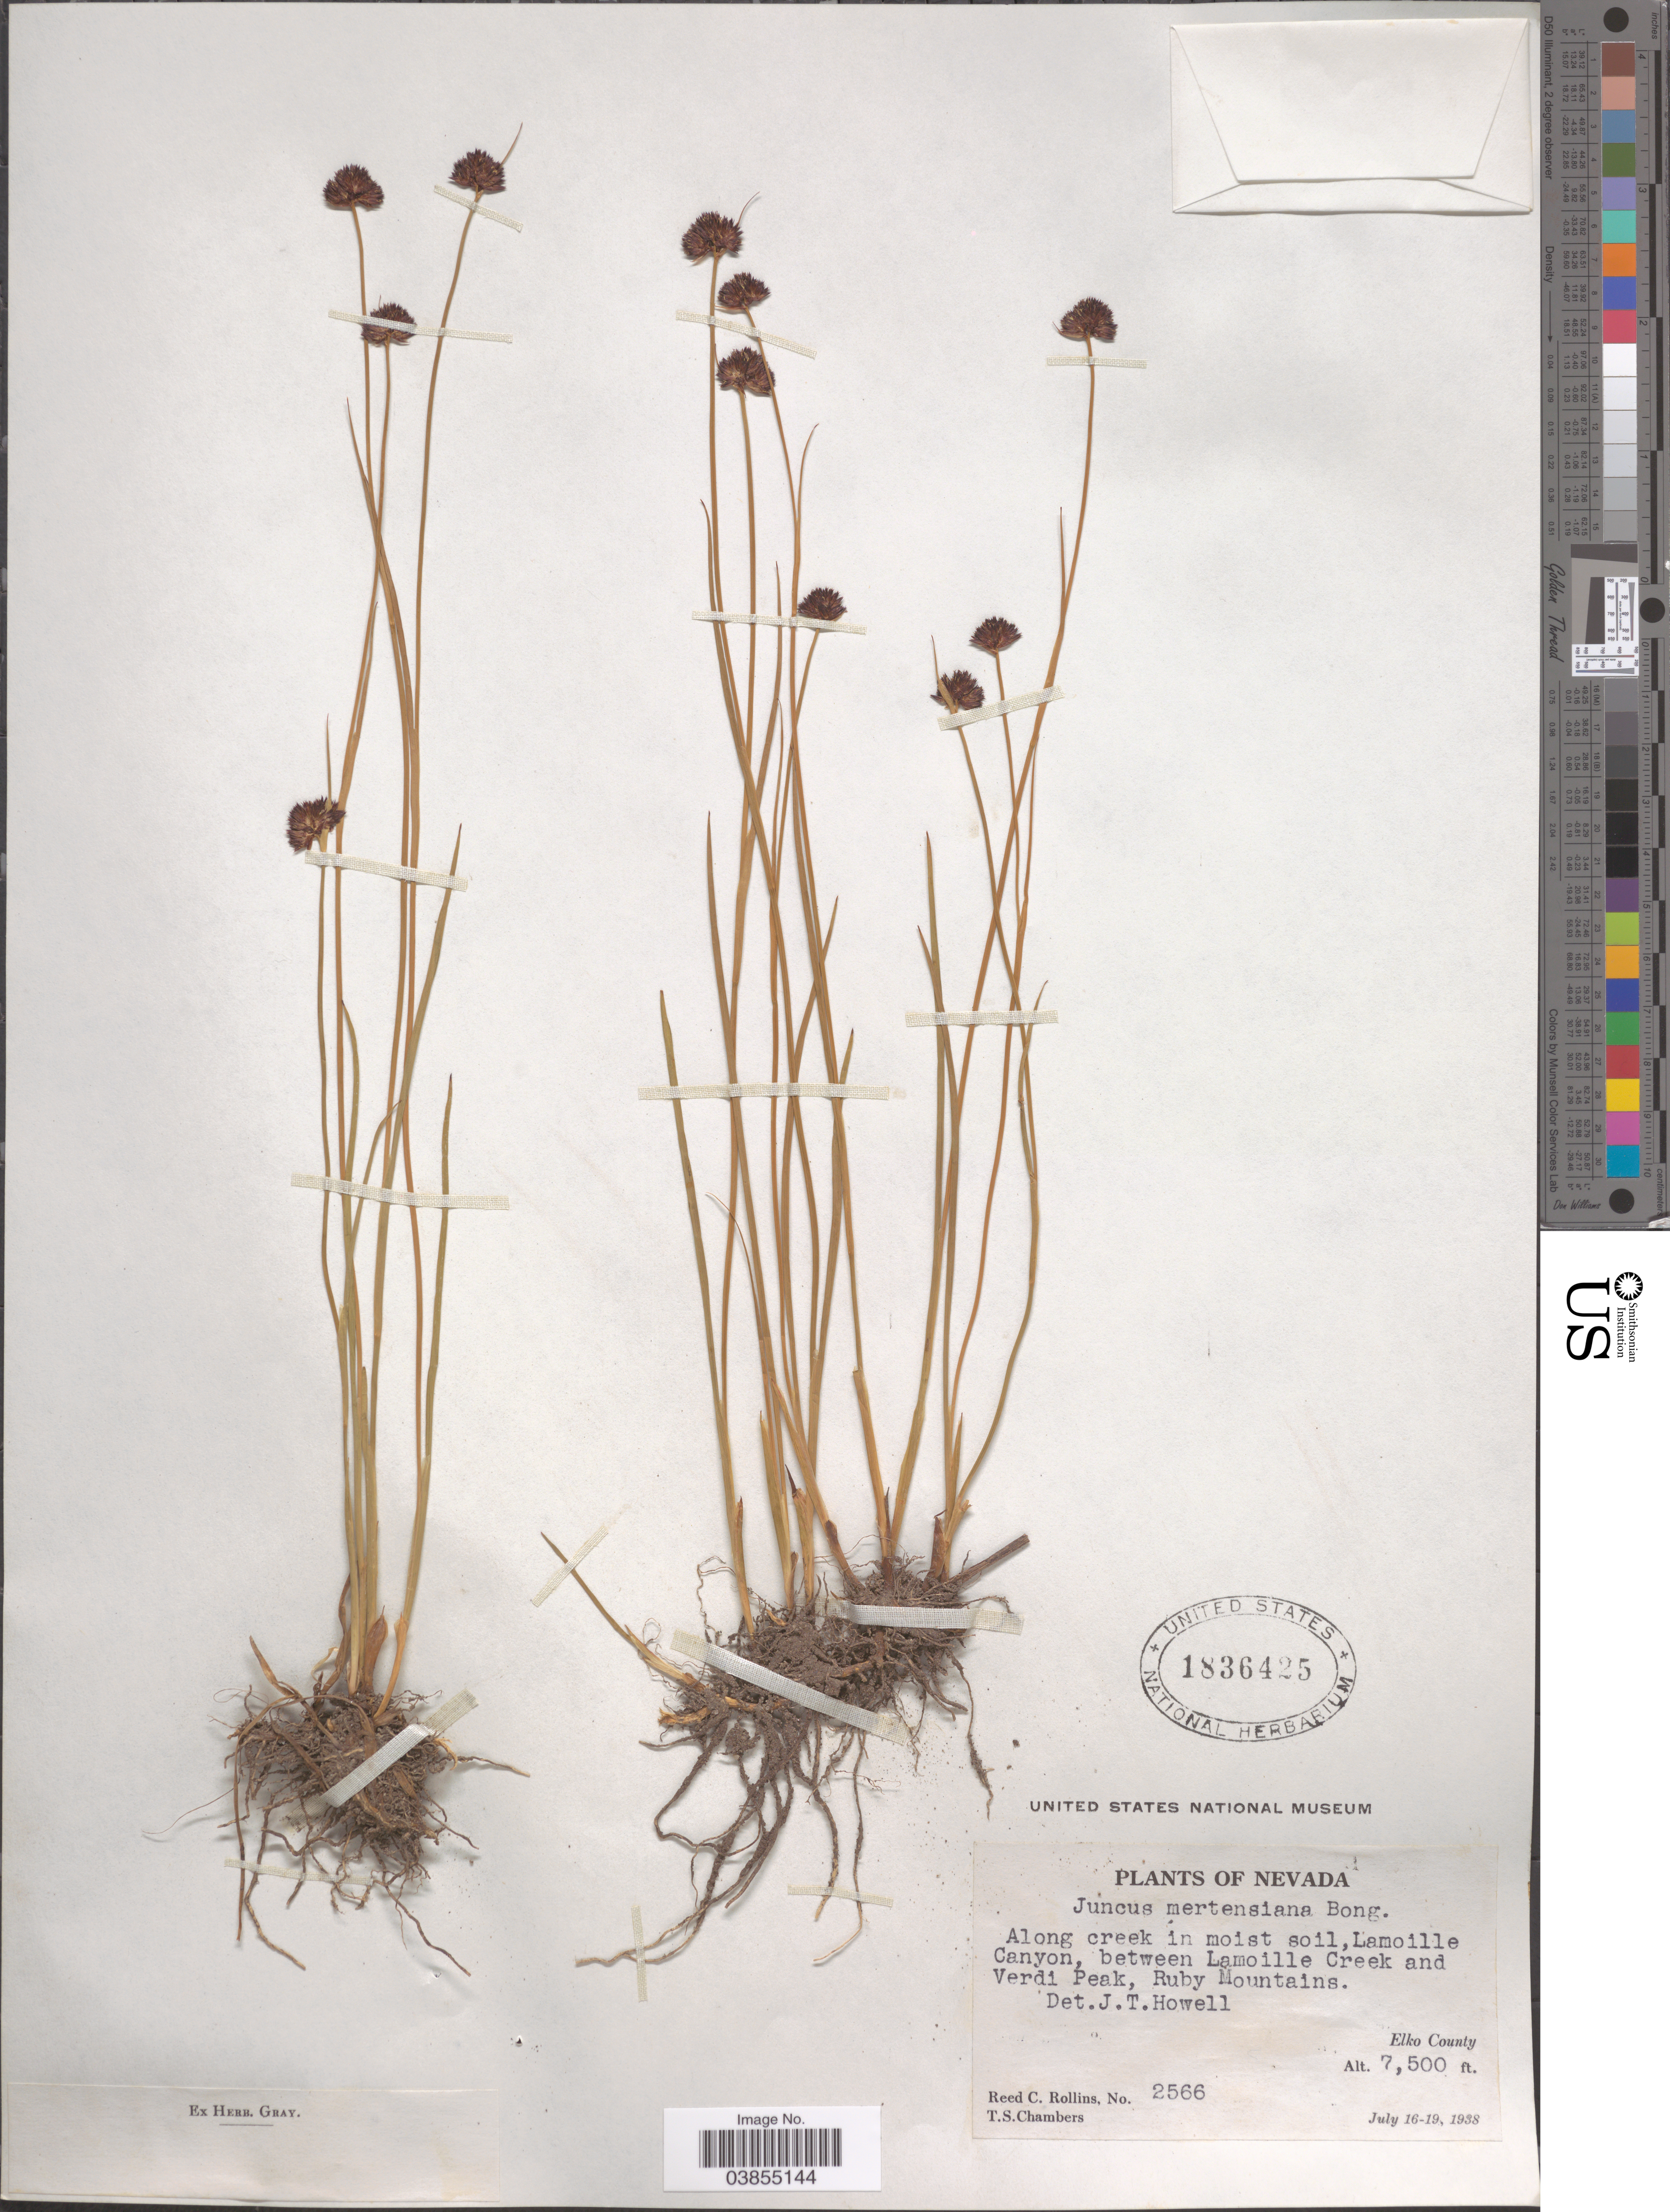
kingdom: Plantae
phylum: Tracheophyta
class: Liliopsida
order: Poales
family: Juncaceae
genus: Juncus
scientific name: Juncus mertensianus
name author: Bong.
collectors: R. C. Rollins & T. Chambers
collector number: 2566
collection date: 1938-07-16/1938-07-19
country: United States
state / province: Nevada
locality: Along creek in mois soil, Lamoille Canyon, between Lamoille Creek and Verdi Peak, Ruby Mountains. Elko County.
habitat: along creek in moist soil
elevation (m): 2286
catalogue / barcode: US 1836425